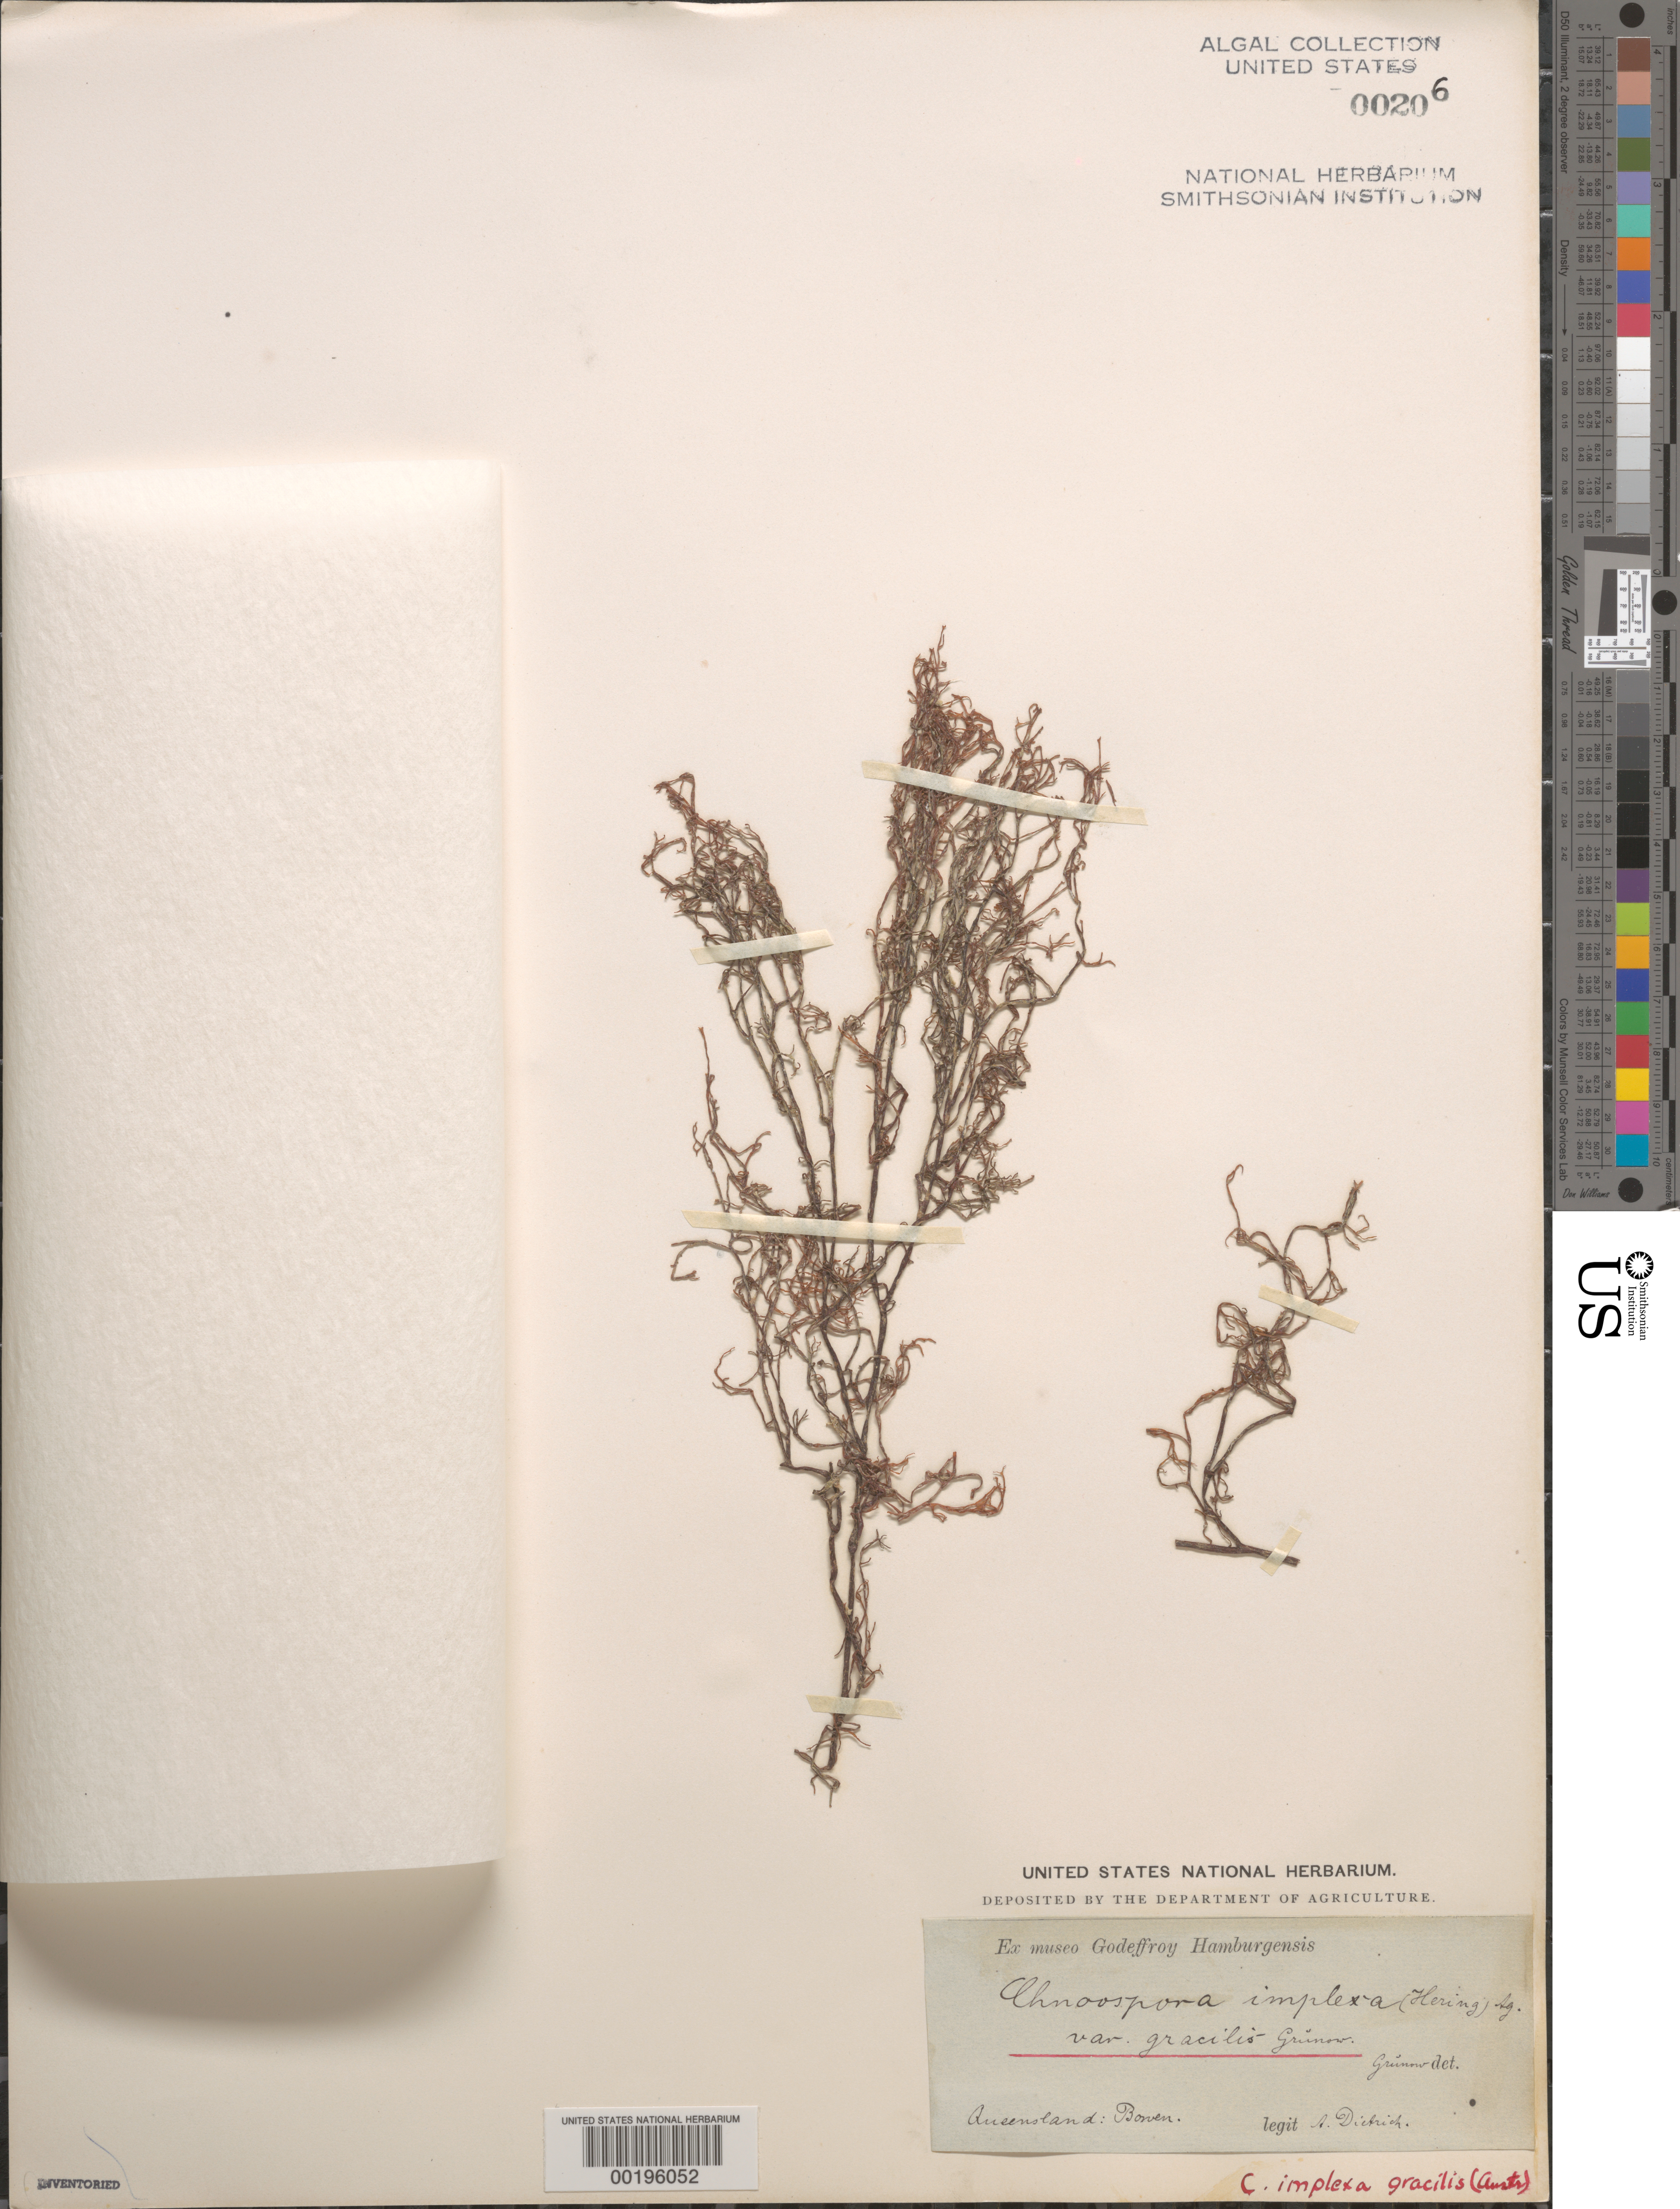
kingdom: Chromista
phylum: Ochrophyta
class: Phaeophyceae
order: Scytosiphonales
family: Scytosiphonaceae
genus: Pseudochnoospora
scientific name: Pseudochnoospora implexa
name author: (J. Agardh) Santiañez et al.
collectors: A. Dietrich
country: Australia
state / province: Queensland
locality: Bowen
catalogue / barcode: US 206